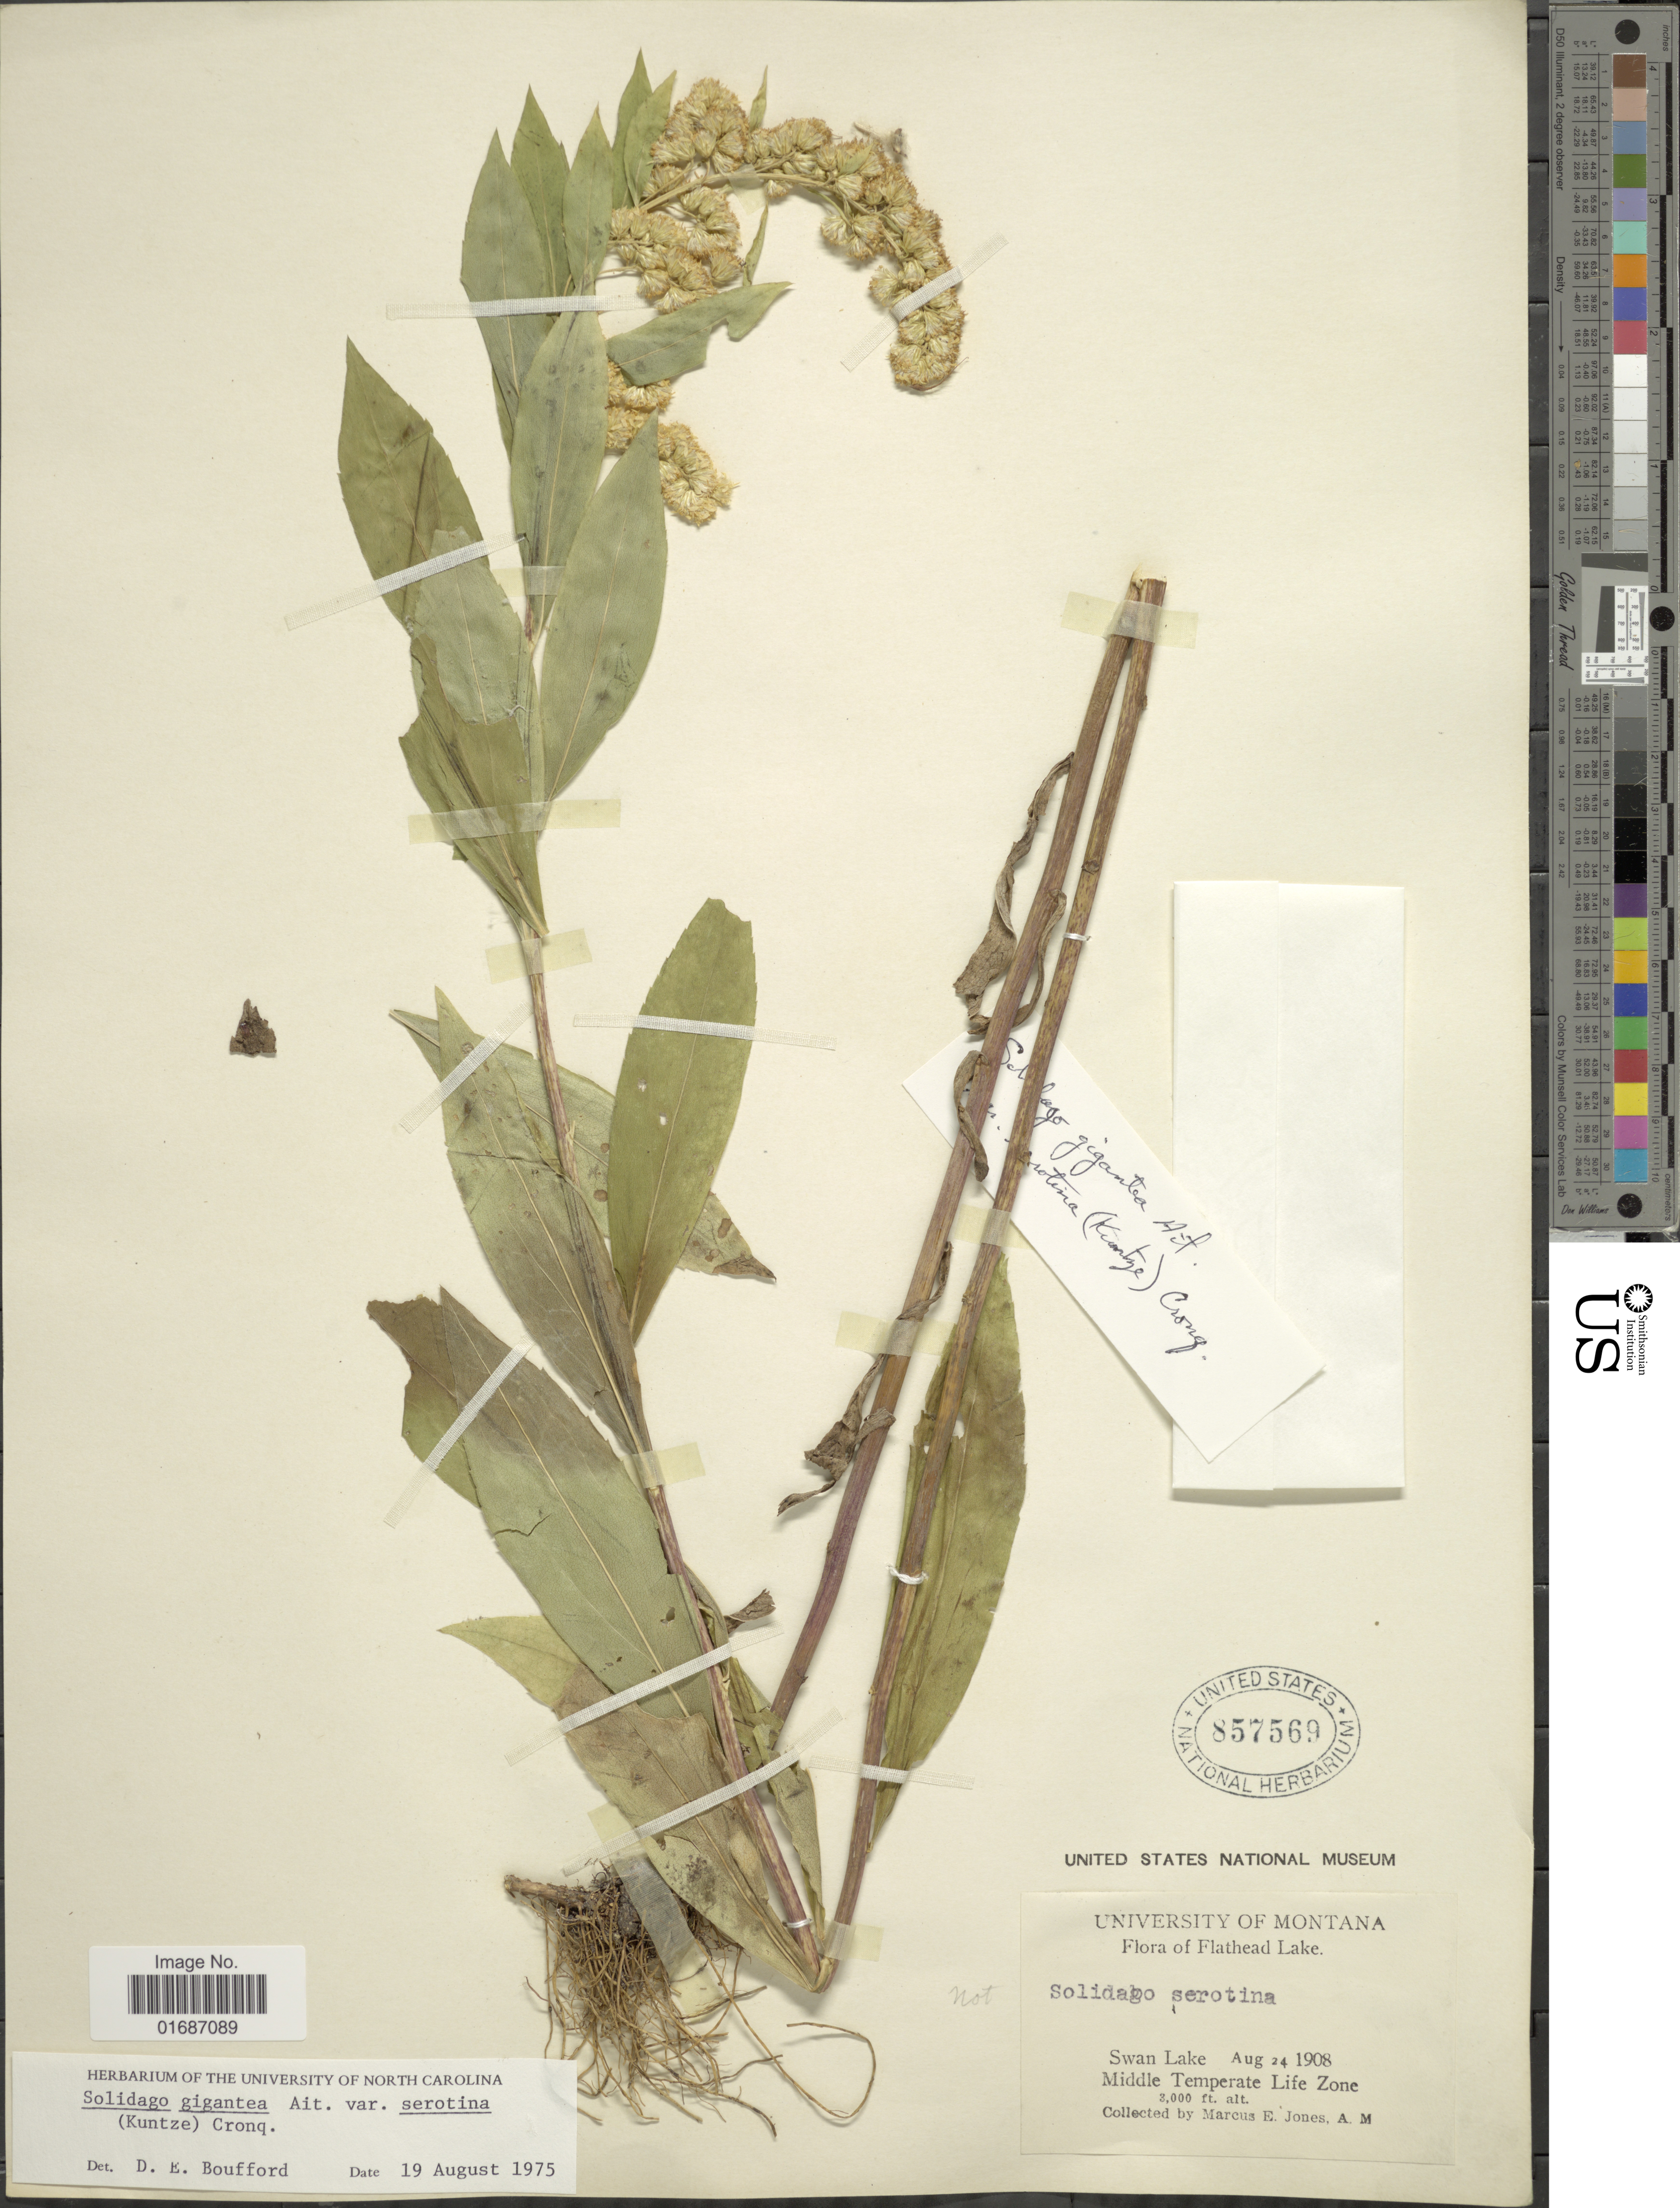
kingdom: Plantae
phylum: Tracheophyta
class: Magnoliopsida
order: Asterales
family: Asteraceae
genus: Solidago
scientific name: Solidago gigantea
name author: Aiton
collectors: M. E. Jones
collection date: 1908-08-24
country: United States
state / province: Montana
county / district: Lake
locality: Flathead Lake, Swan Lake, Middle Temperate Life Zone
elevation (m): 914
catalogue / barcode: US 857569